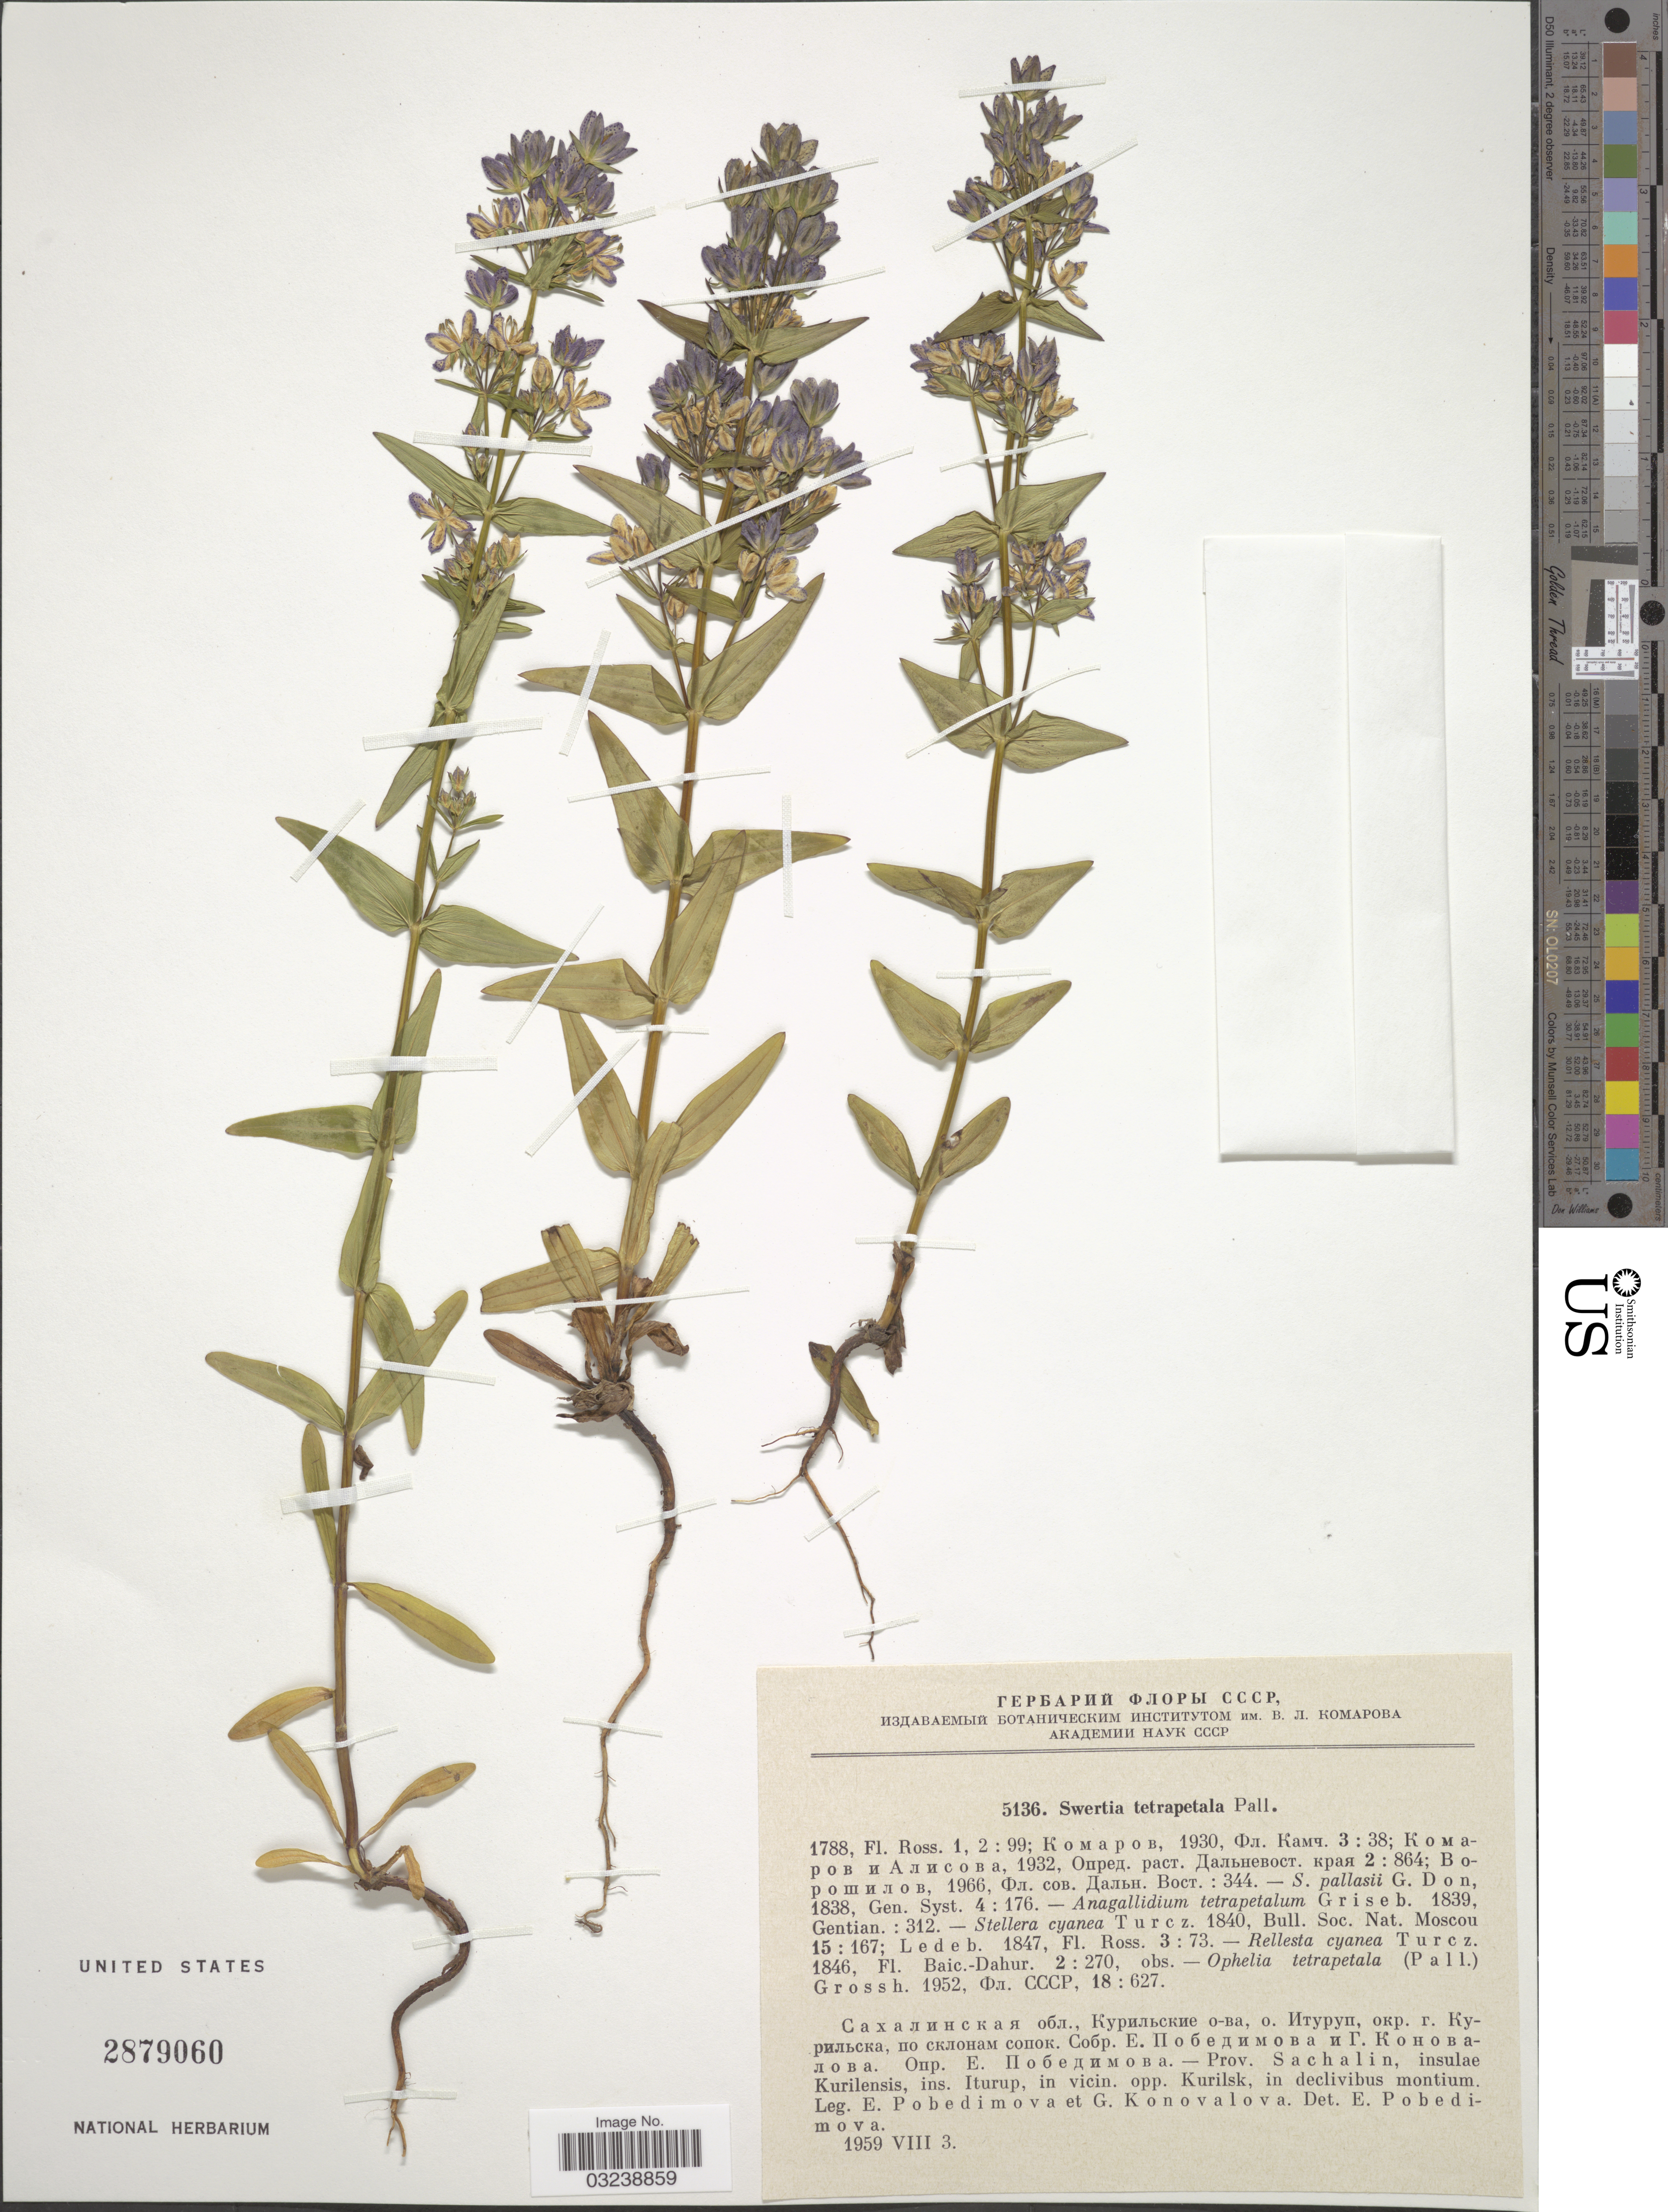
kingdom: Plantae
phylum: Tracheophyta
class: Magnoliopsida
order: Gentianales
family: Gentianaceae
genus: Swertia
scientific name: Swertia tetrapetala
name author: Pall.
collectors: E. Pobedimova & G. Konovalova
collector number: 5136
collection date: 1959-08-03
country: Russian Federation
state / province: Sakhalin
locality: Prov. Sachalin, insulae Kurilensis, ins. Iturup, in vicin. opp. Kurilsk, in declivibus montium.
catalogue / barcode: US 2879060